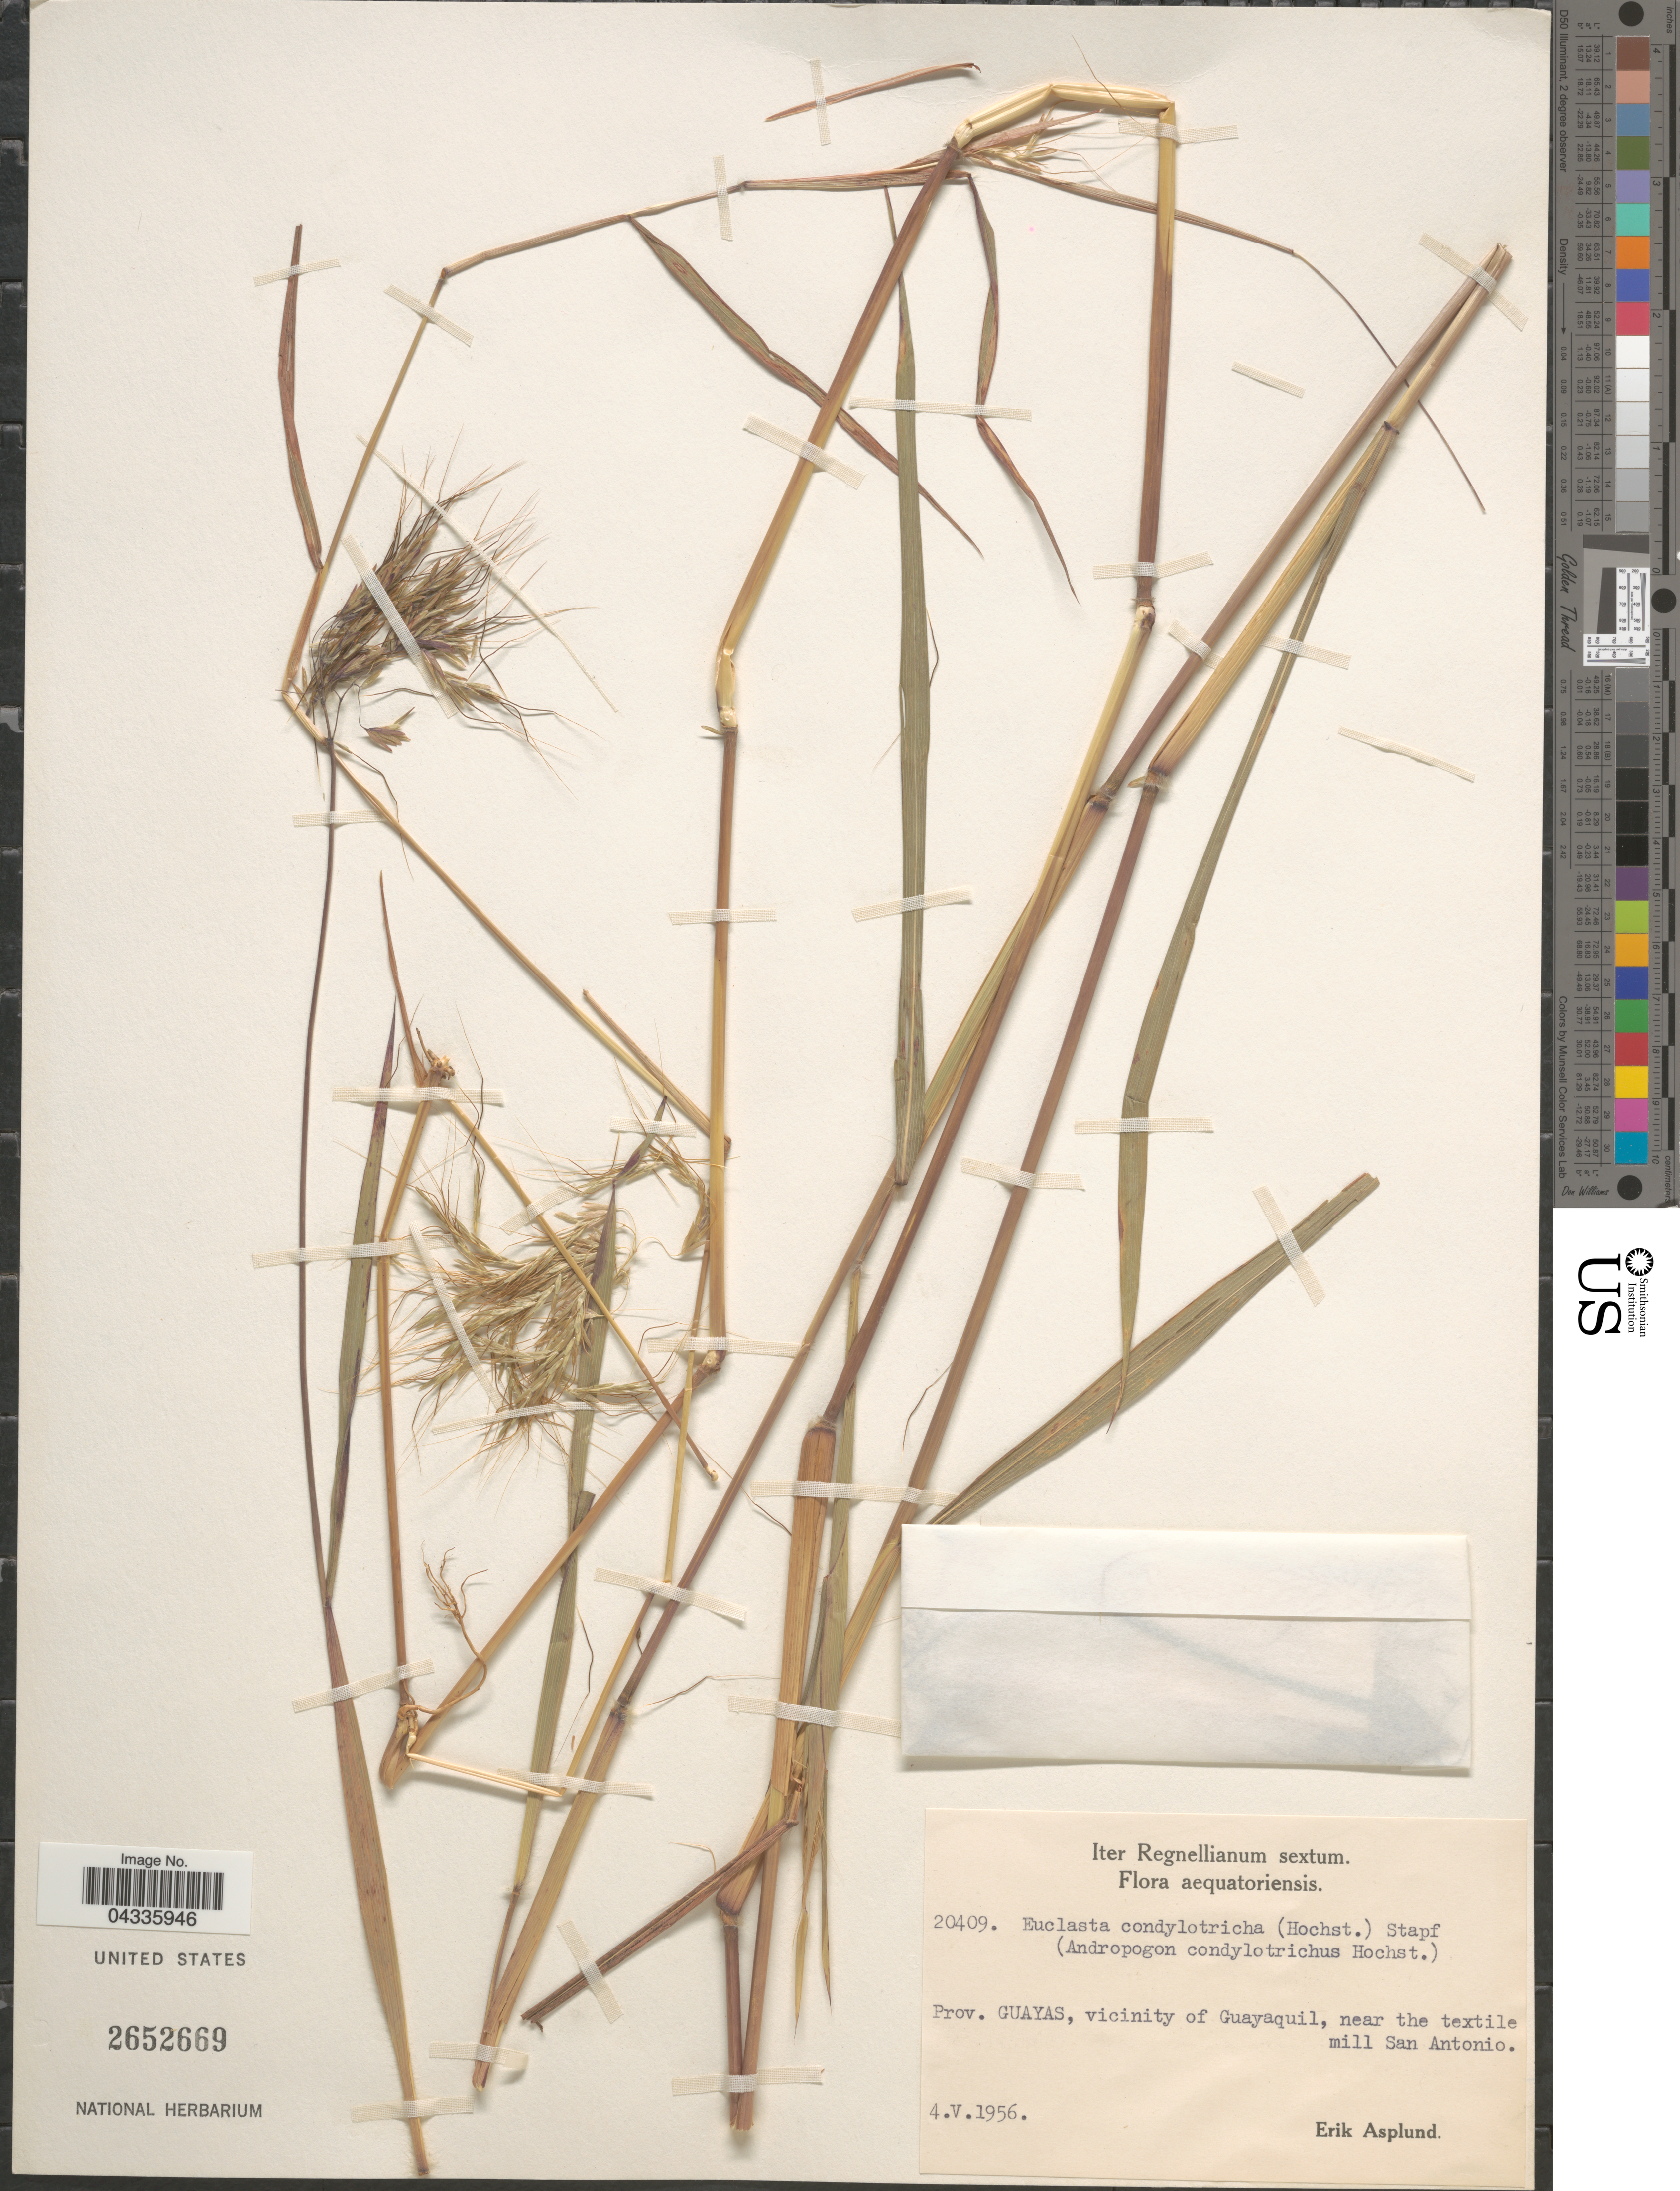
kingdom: Plantae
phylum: Tracheophyta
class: Liliopsida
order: Poales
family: Poaceae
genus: Euclasta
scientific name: Euclasta condylotricha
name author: (Hochst. ex Steud.) Stapf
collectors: E. Asplund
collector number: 20409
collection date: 1956-05-04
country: Ecuador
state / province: Guayas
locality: Iter Regnellianum sextum. Vicinity of Guayaquil, near the textile mill San Antonio.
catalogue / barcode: US 2652669